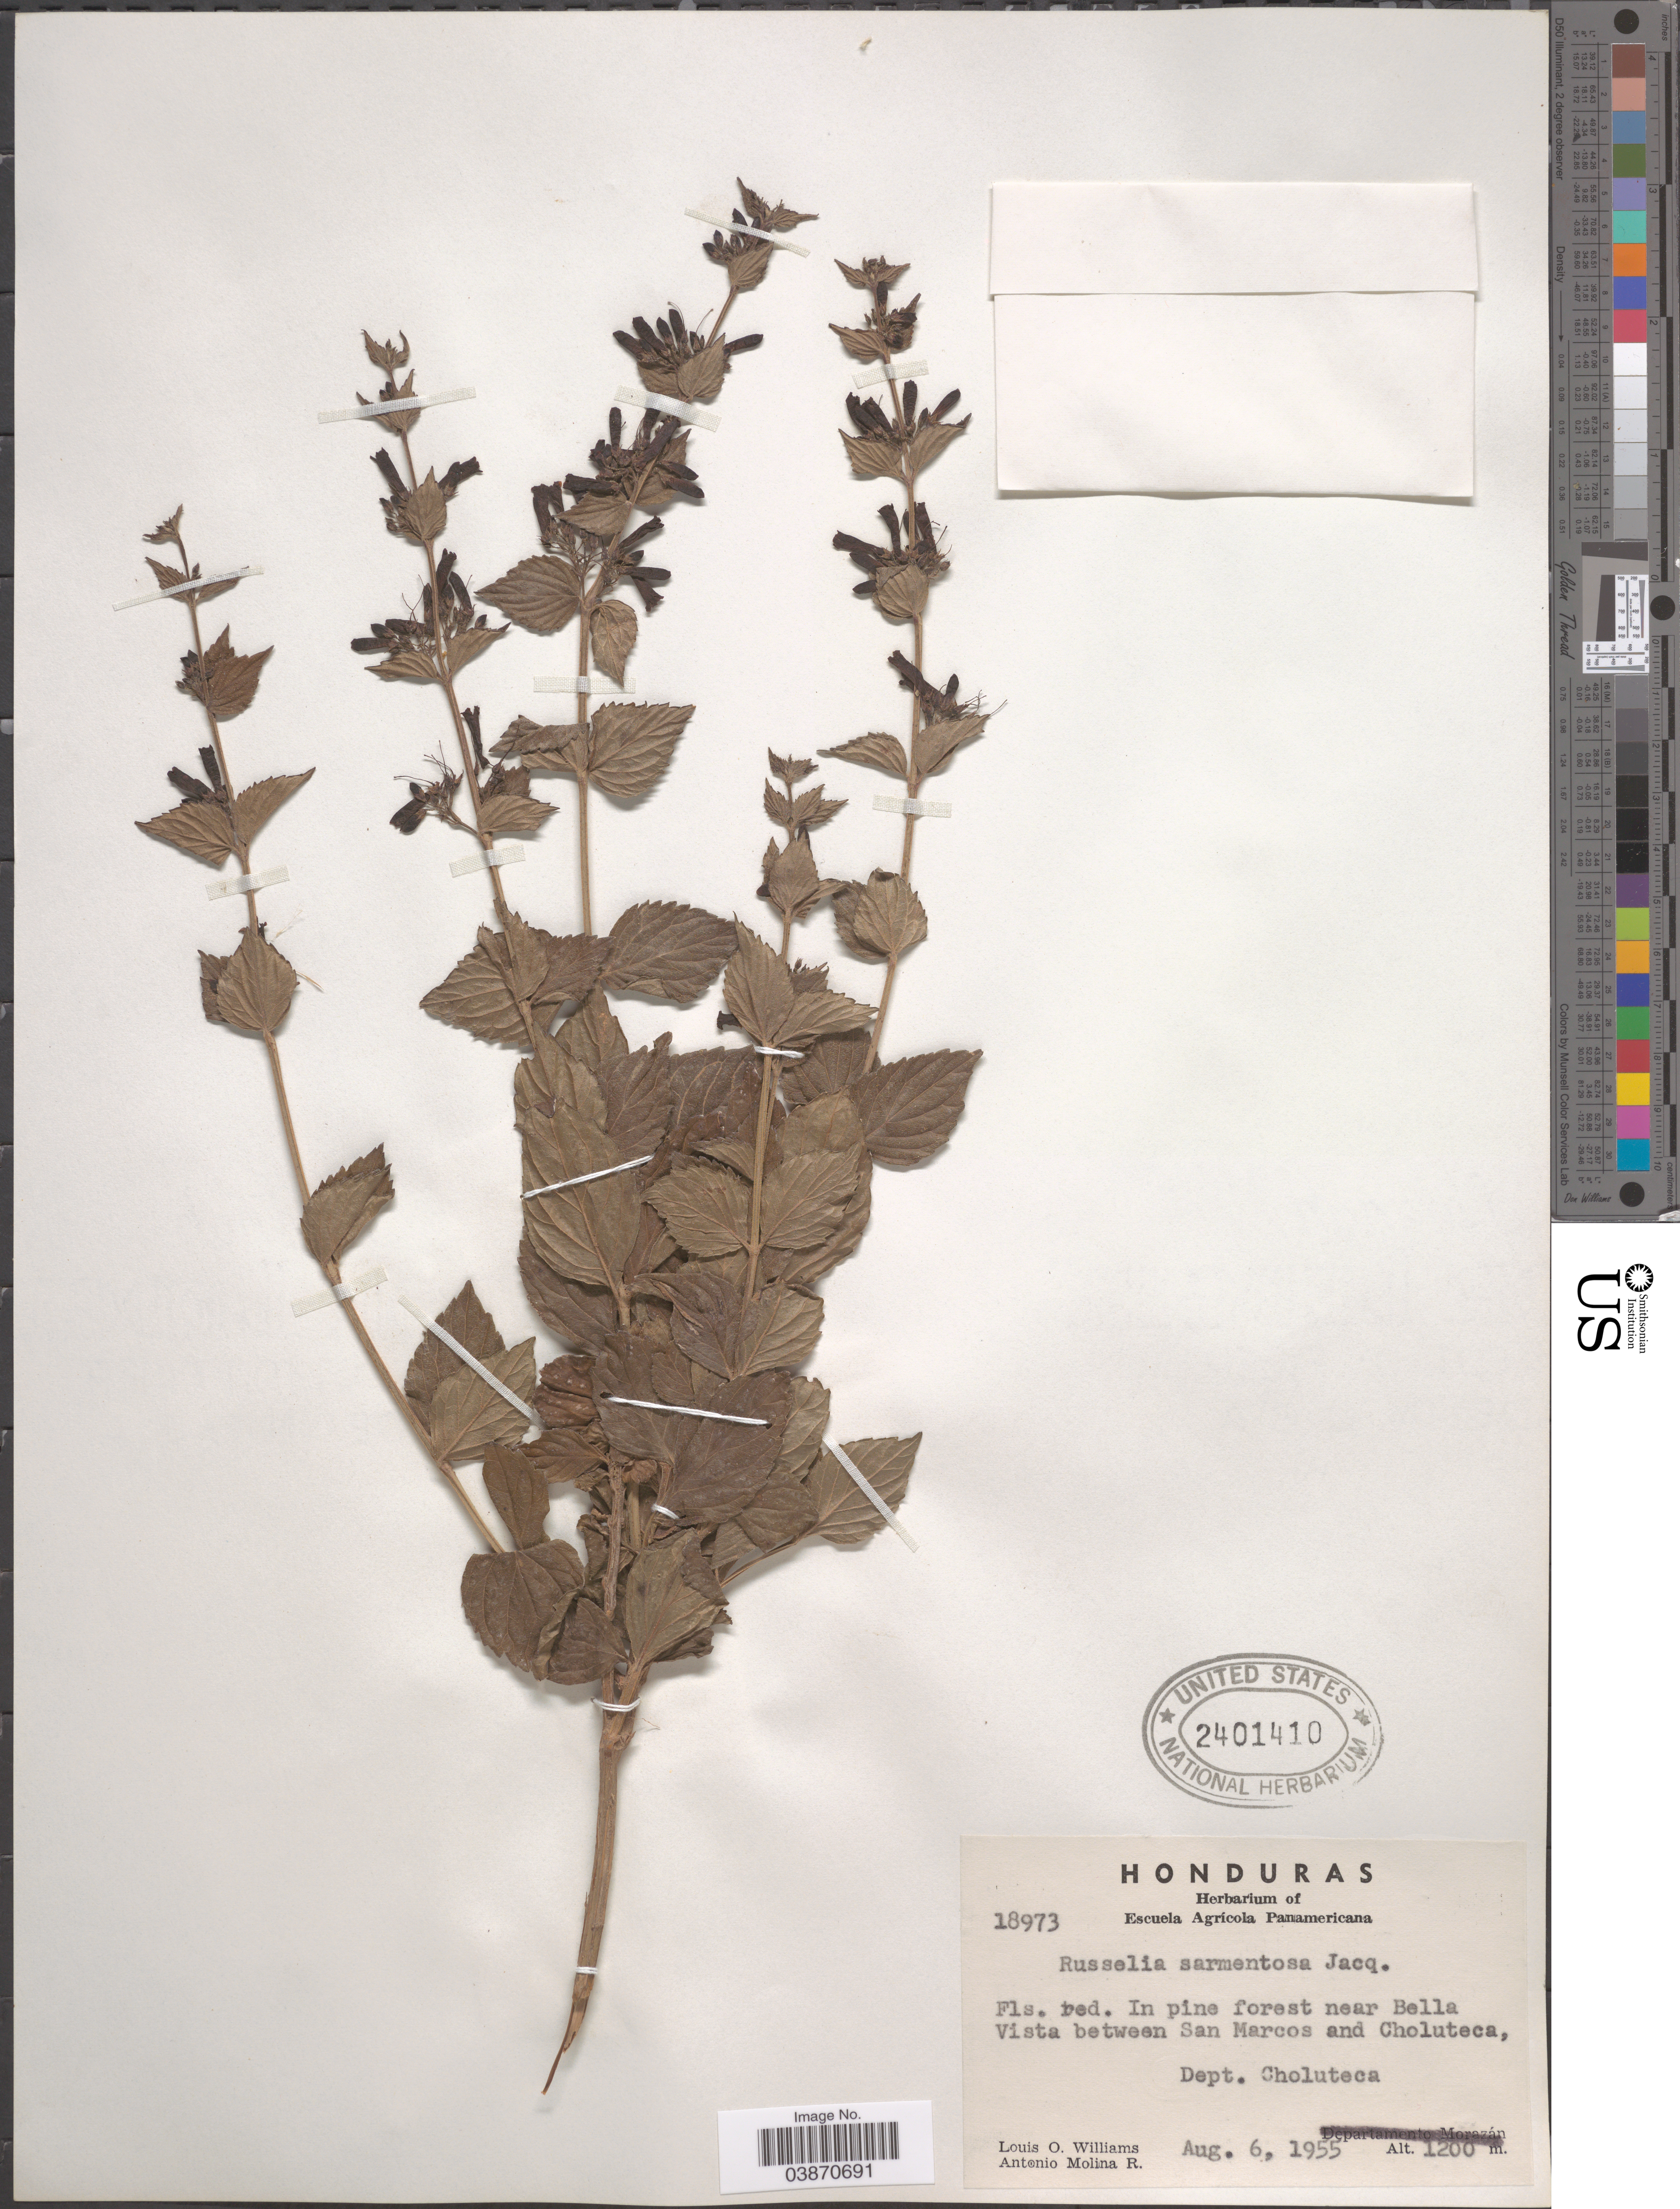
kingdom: Plantae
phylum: Tracheophyta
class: Magnoliopsida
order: Lamiales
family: Plantaginaceae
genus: Russelia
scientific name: Russelia sarmentosa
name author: Jacq.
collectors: L. O. Williams & A. Molina R.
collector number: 18973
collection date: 1955-08-06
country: Honduras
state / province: Choluteca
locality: In pine forest near Bella Vista between San Marcos and Choluteca, Dept. Choluteca.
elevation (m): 1200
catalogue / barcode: US 2401410